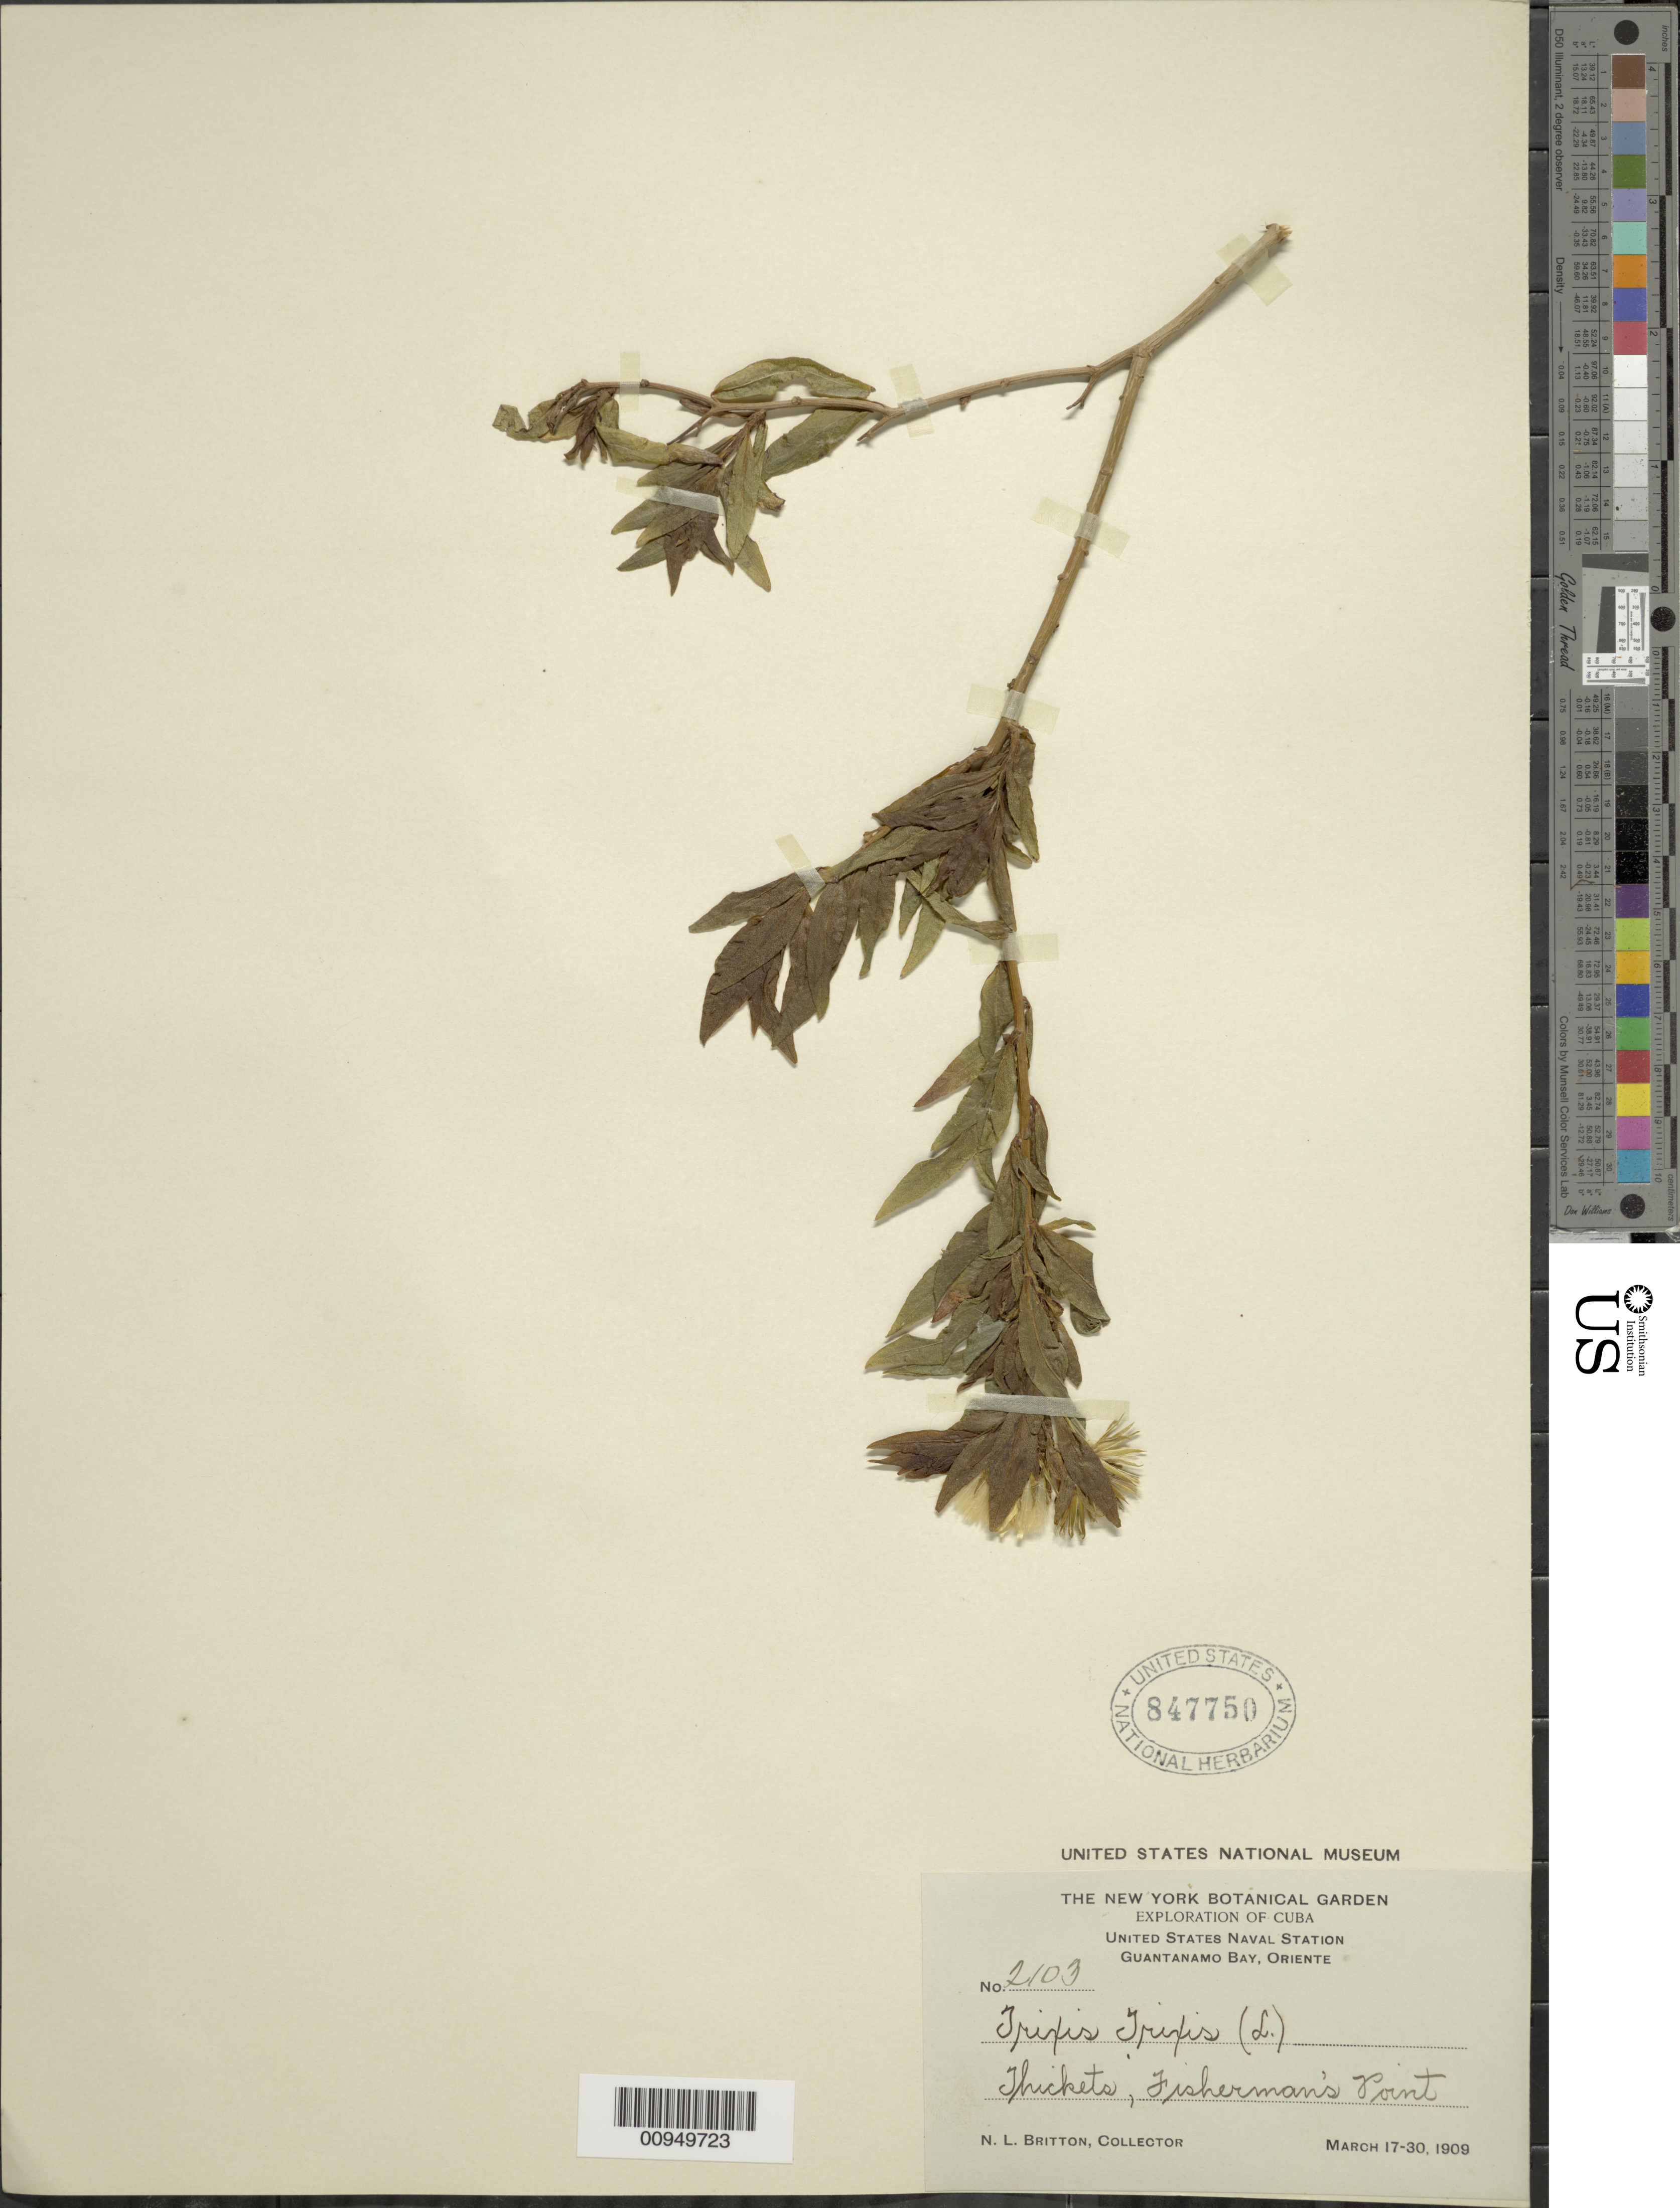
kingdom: Plantae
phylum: Tracheophyta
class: Magnoliopsida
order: Asterales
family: Asteraceae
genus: Trixis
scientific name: Trixis inula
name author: Crantz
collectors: N. Britton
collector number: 2103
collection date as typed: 17 Mar 1909 to 30 Mar 1909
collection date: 1909-03-17/1909-03-30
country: Cuba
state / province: Guantanamo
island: Cuba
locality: Guantánamo Bay, Fisherman's Point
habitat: Thickets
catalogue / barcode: US 847750